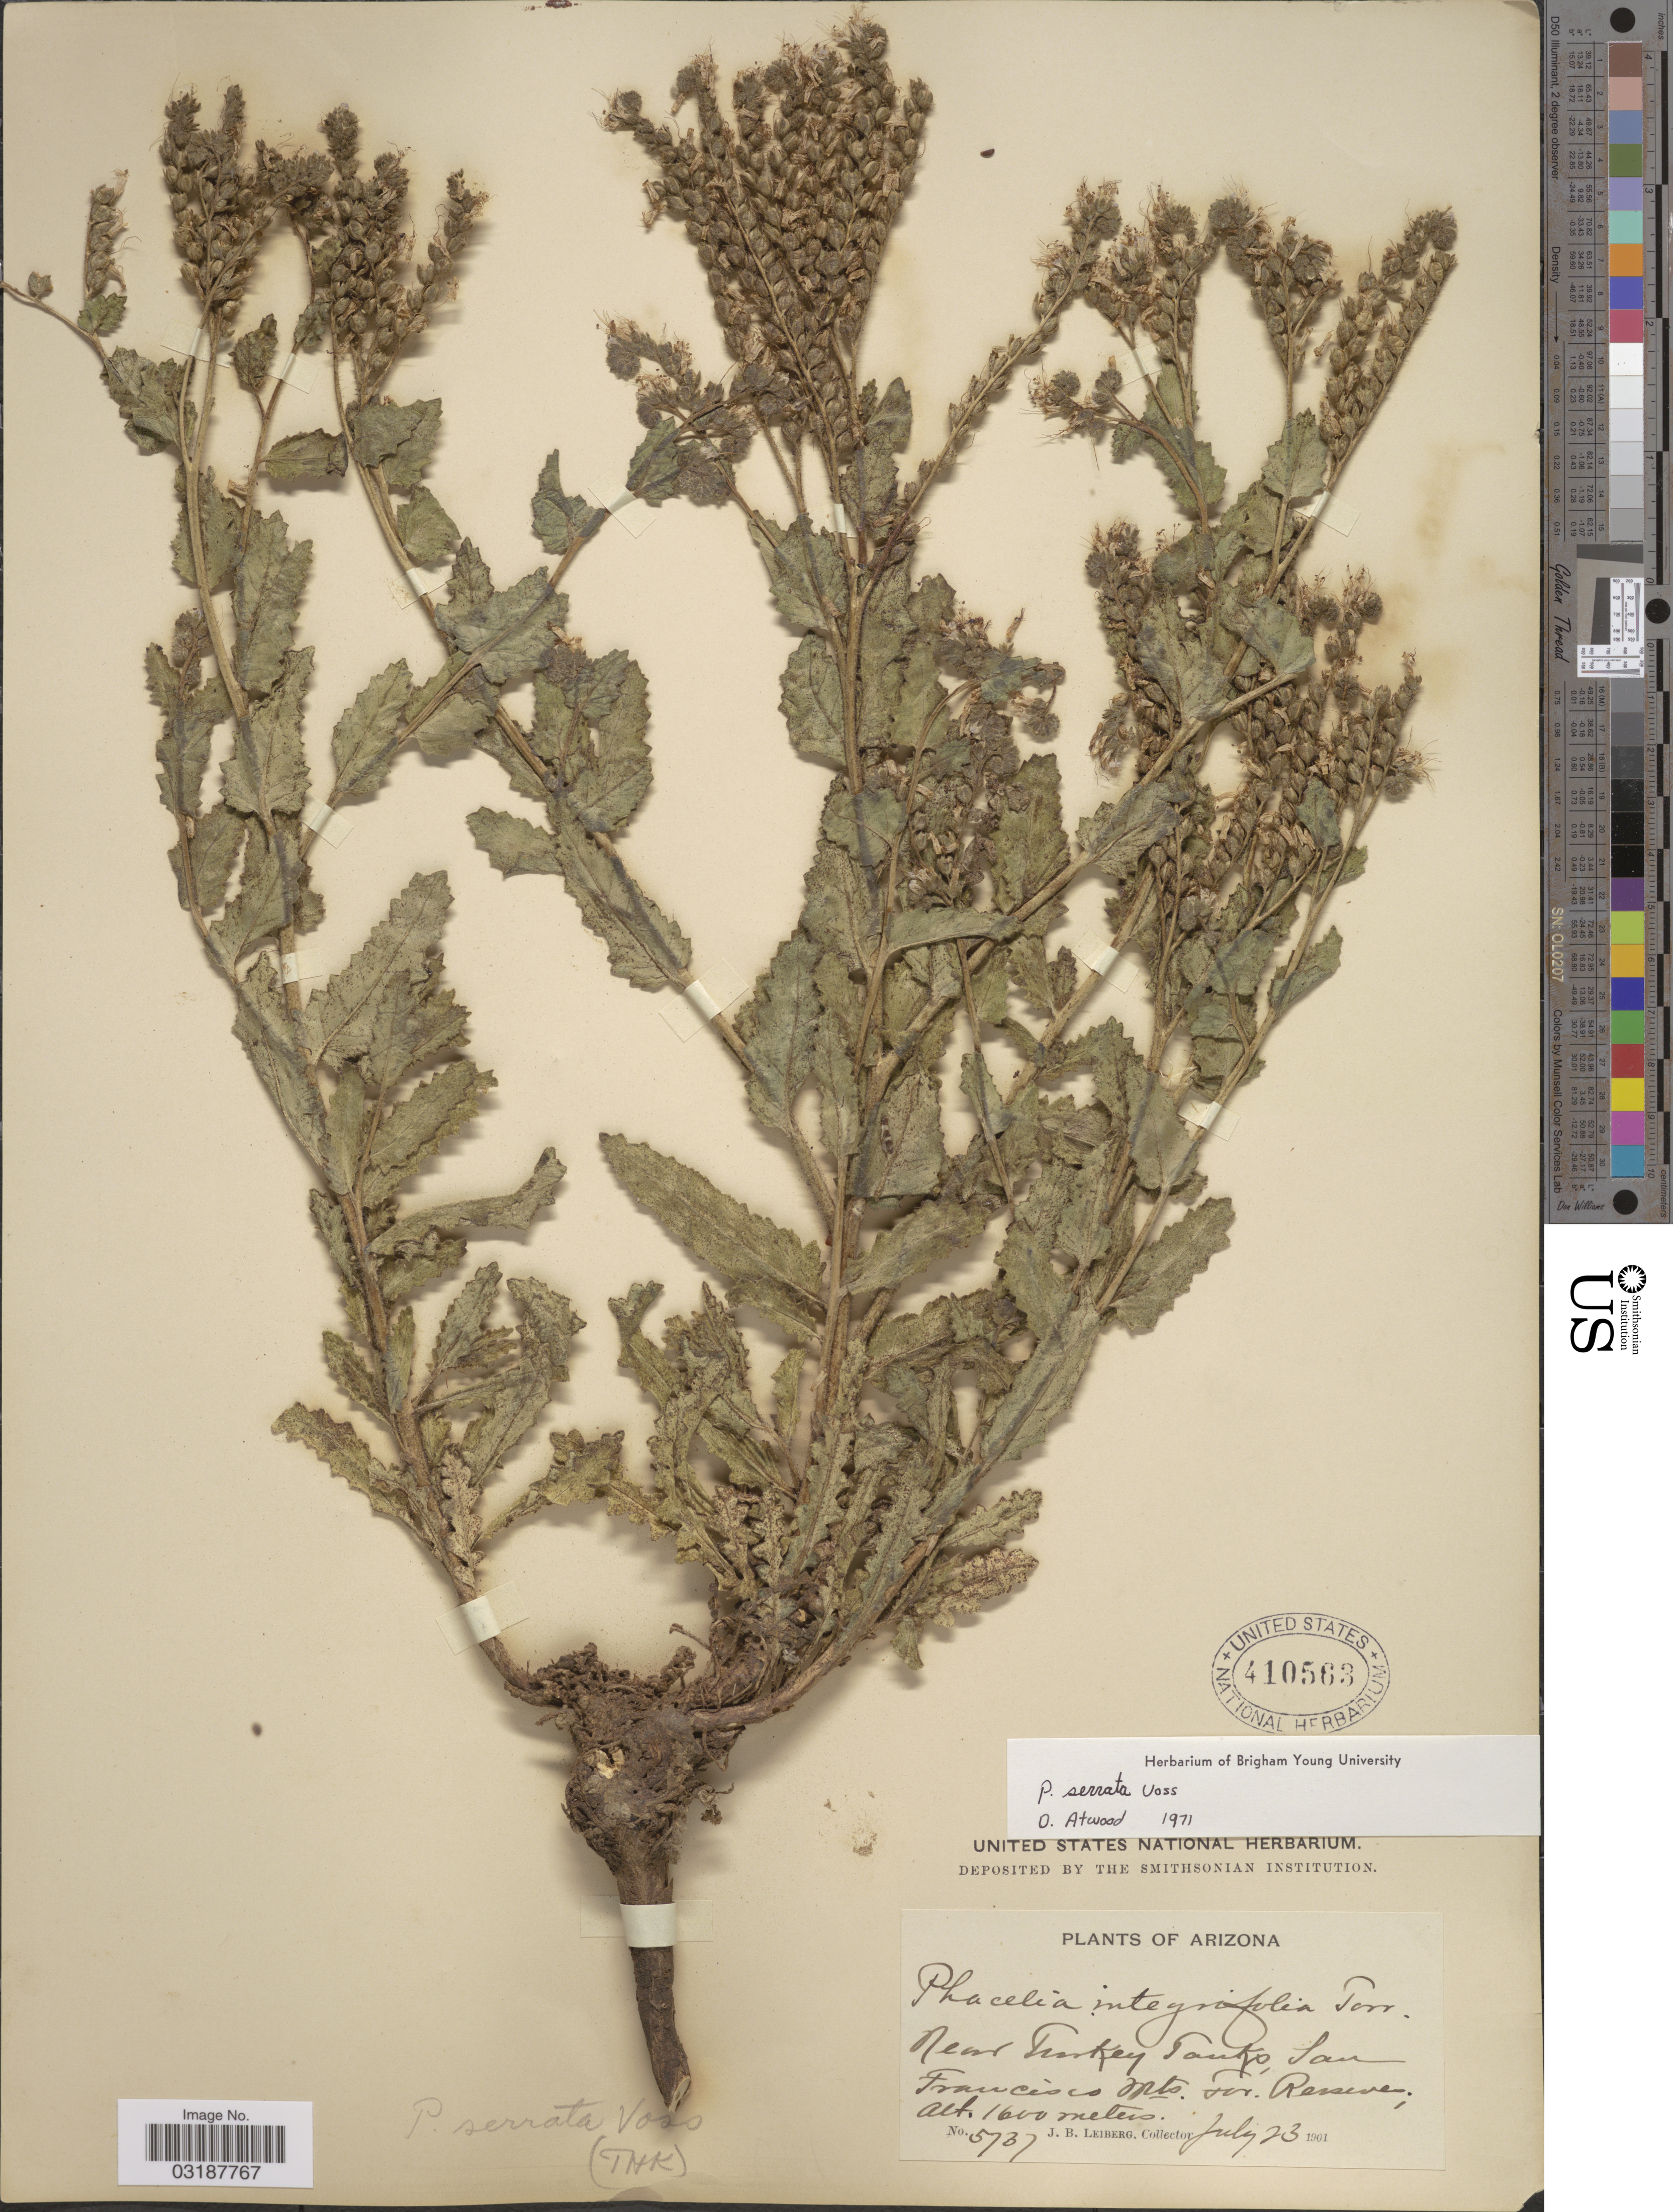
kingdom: Plantae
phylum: Tracheophyta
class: Magnoliopsida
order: Boraginales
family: Hydrophyllaceae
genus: Phacelia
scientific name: Phacelia serrata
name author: J.W. Voss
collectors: J. B. Leiberg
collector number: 5737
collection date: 1901-07-23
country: United States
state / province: Arizona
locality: Near Turkey Tanks, San Francisco Mts. For. Reserve.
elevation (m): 1600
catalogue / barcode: US 410563